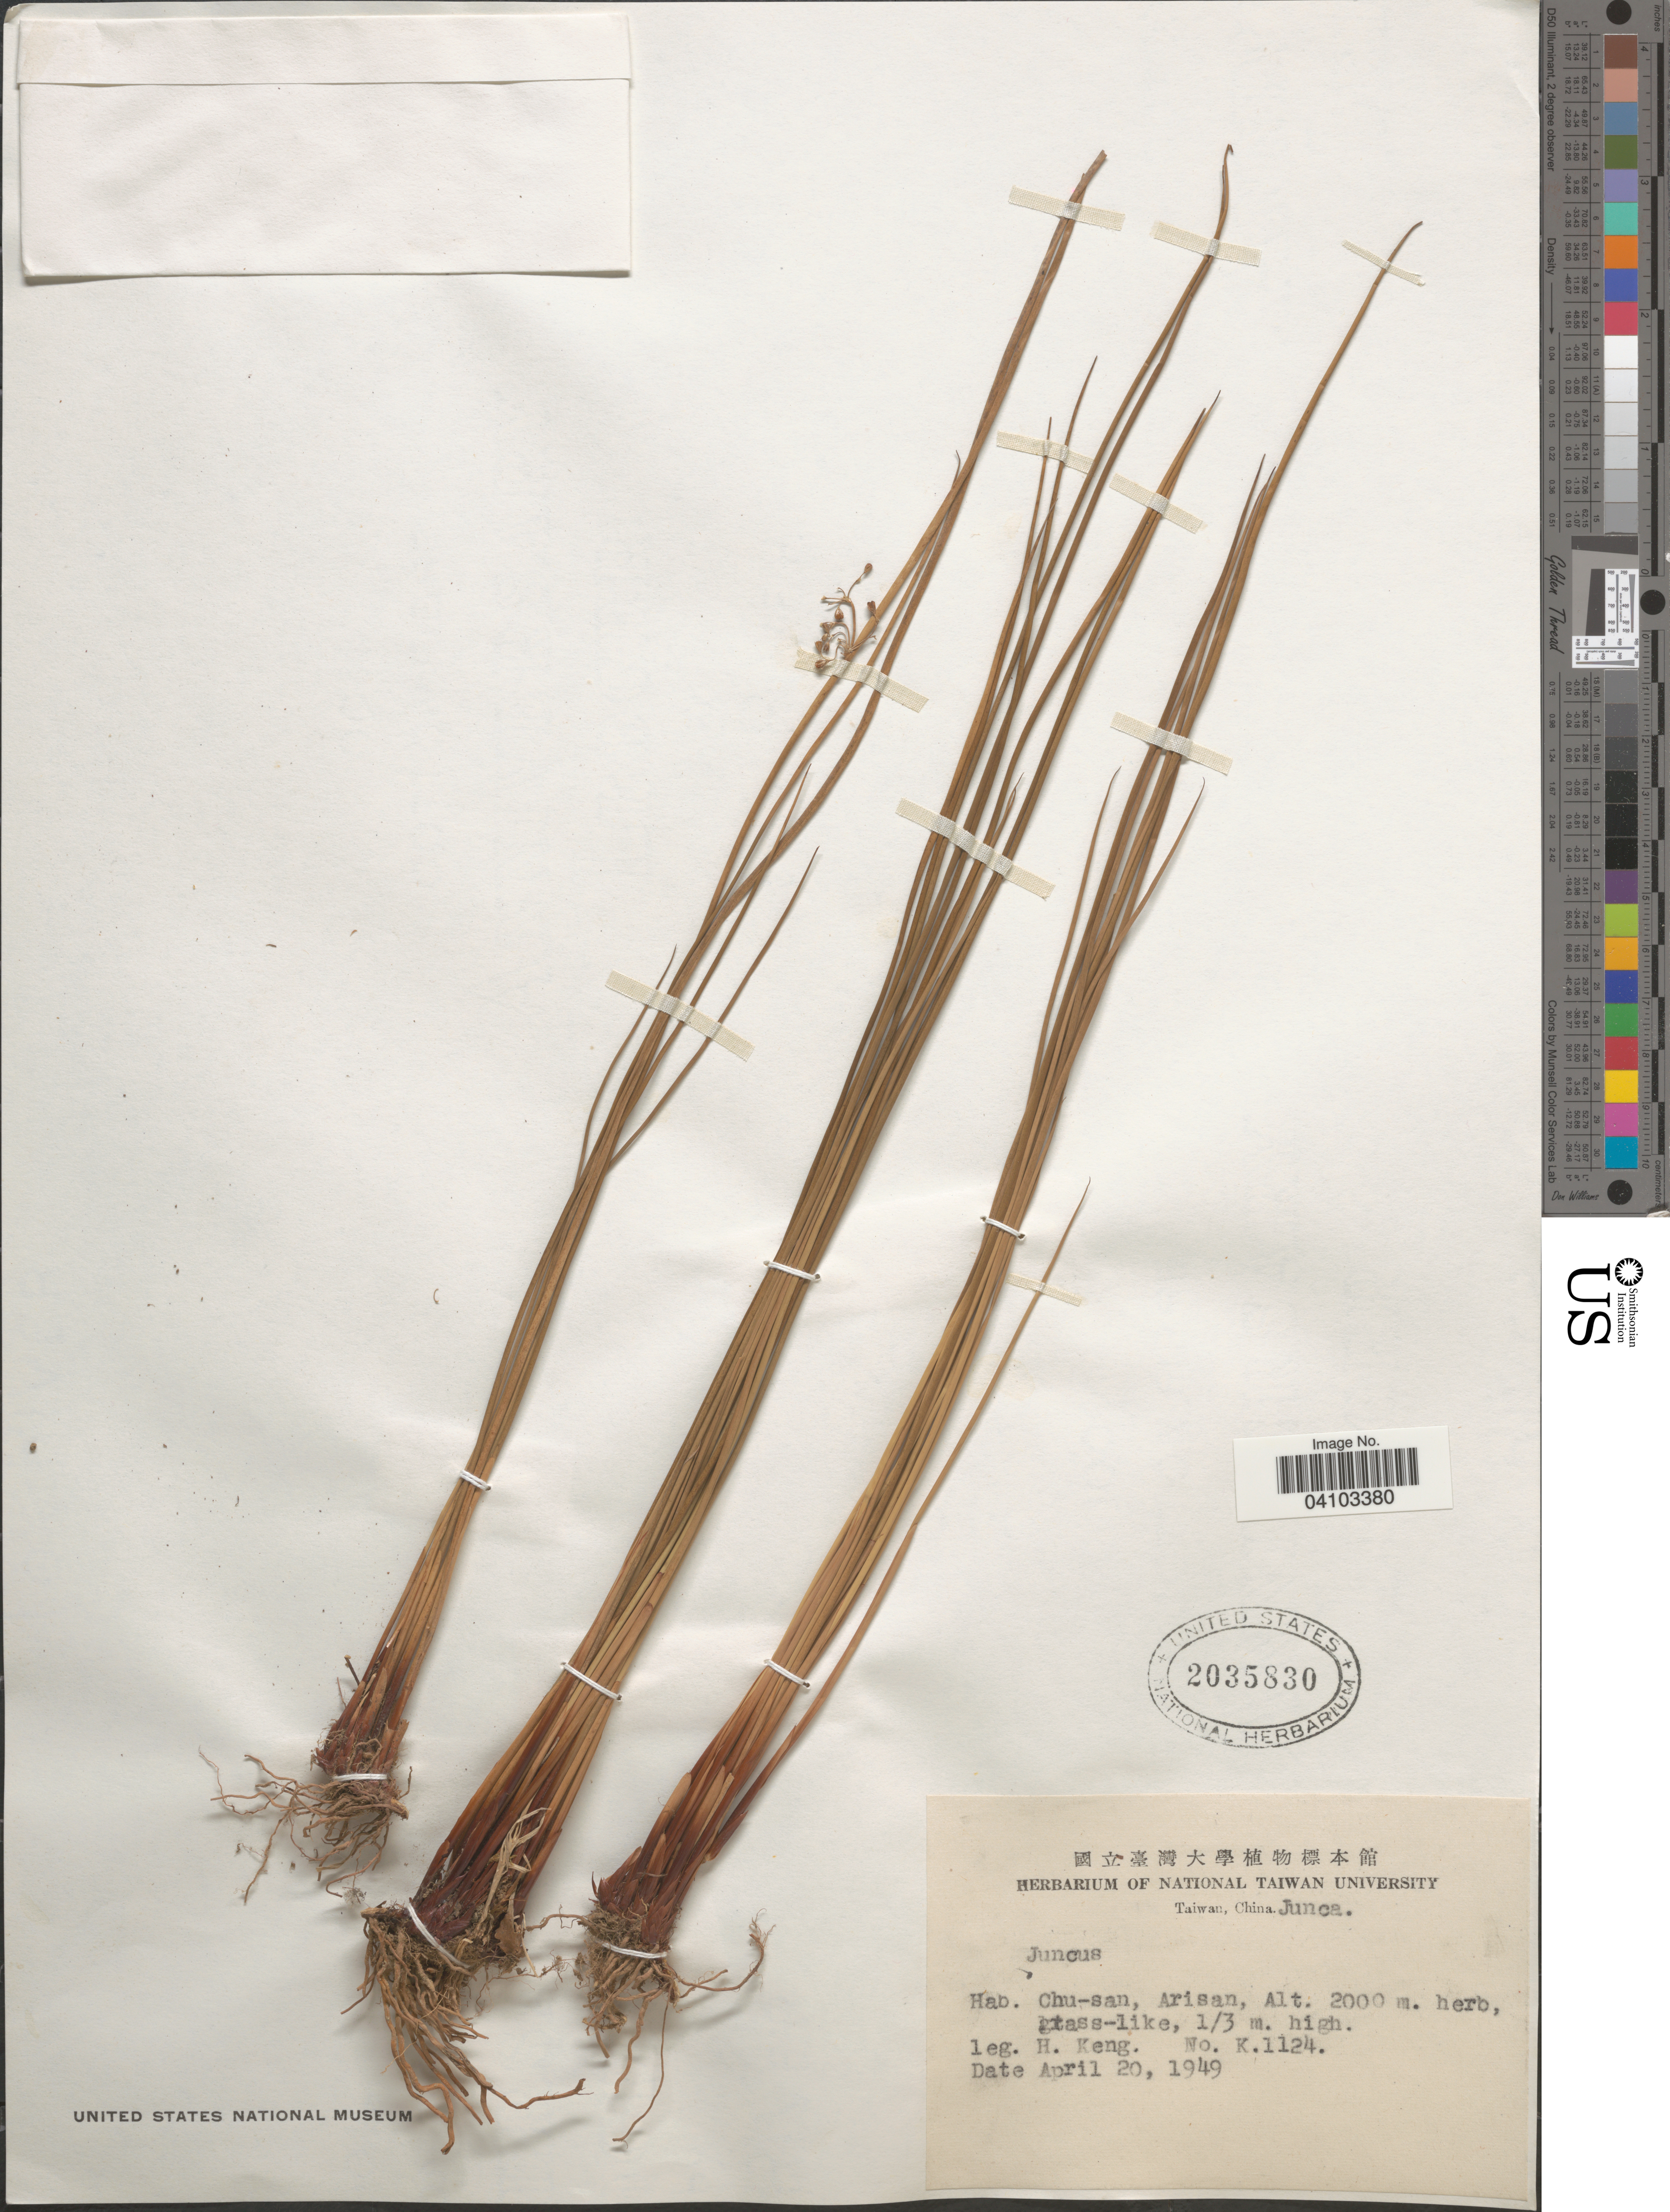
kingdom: Plantae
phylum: Tracheophyta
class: Liliopsida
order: Poales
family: Juncaceae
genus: Juncus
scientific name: Juncus sp.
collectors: H. Keng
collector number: K1124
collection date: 1949-04-20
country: Taiwan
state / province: Taiwan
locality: Chu-san, Arisan.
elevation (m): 2000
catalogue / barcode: US 2035830